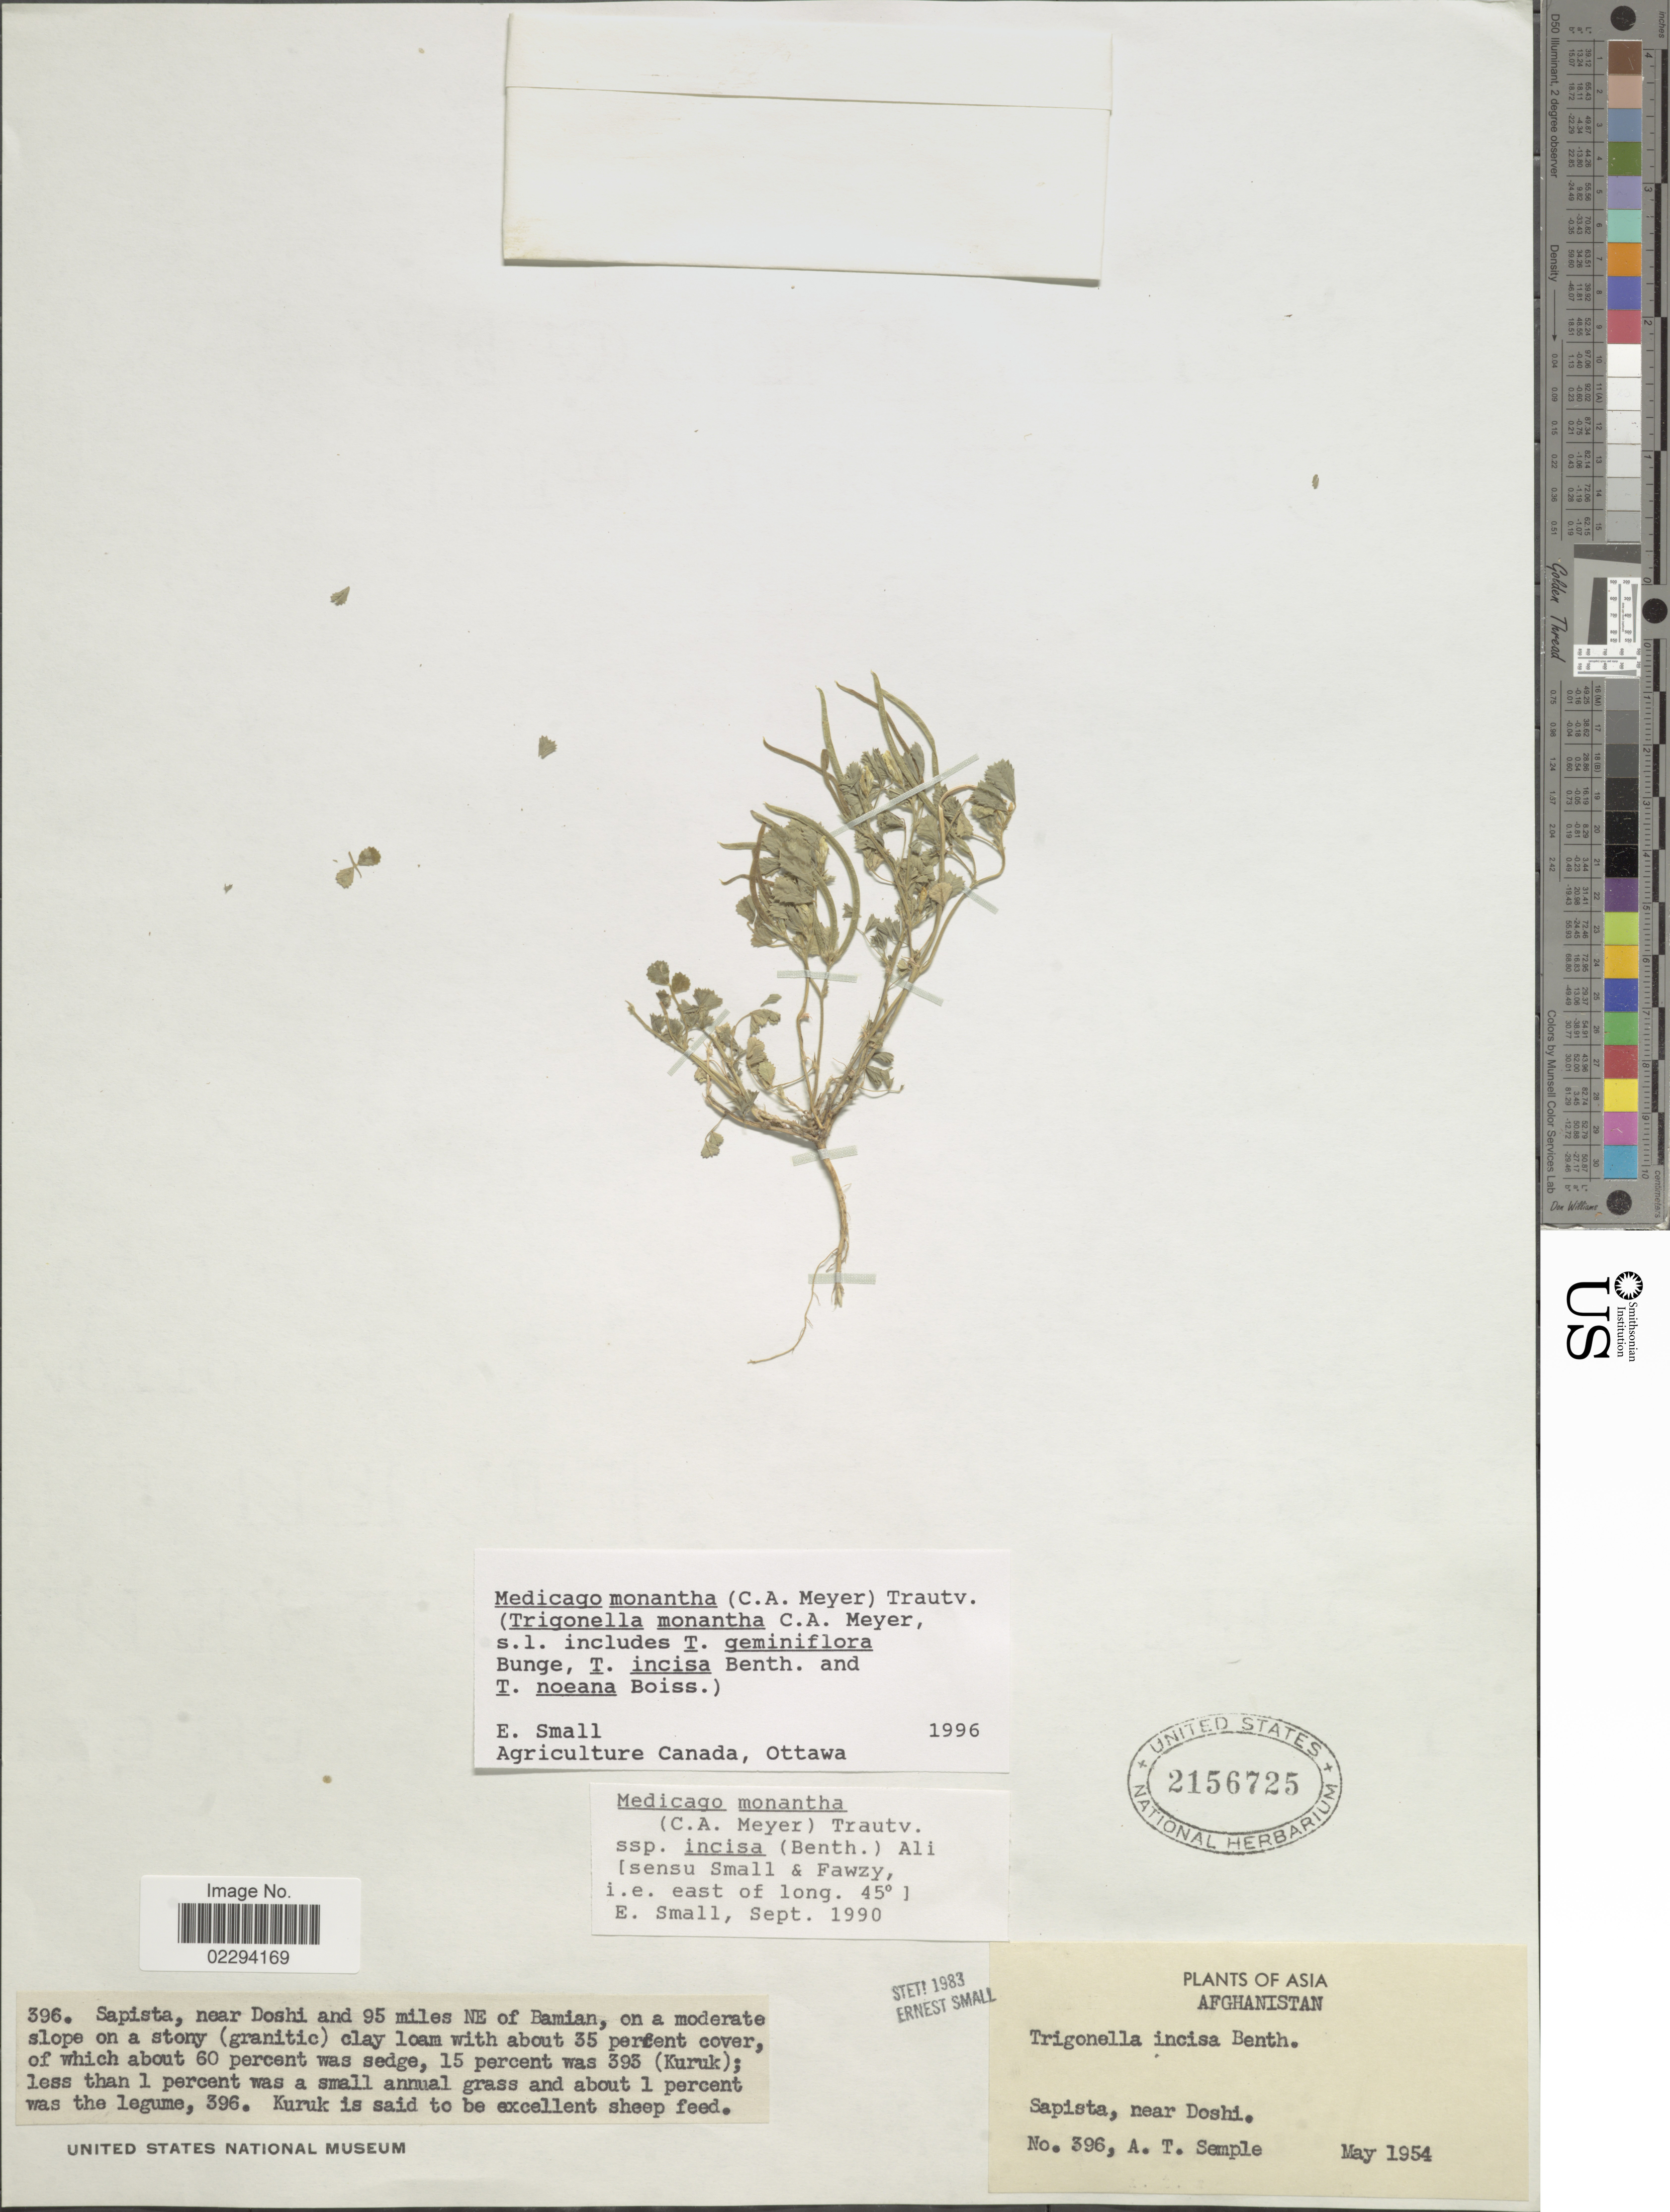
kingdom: Plantae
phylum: Tracheophyta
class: Magnoliopsida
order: Fabales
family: Fabaceae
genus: Medicago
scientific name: Medicago monantha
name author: (C.A. Mey.) Trautv.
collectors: A. Semple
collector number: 396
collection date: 1954-05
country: Afghanistan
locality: Sapista, near Dohi and 95 miles NE of Bamian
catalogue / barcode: US 2156725